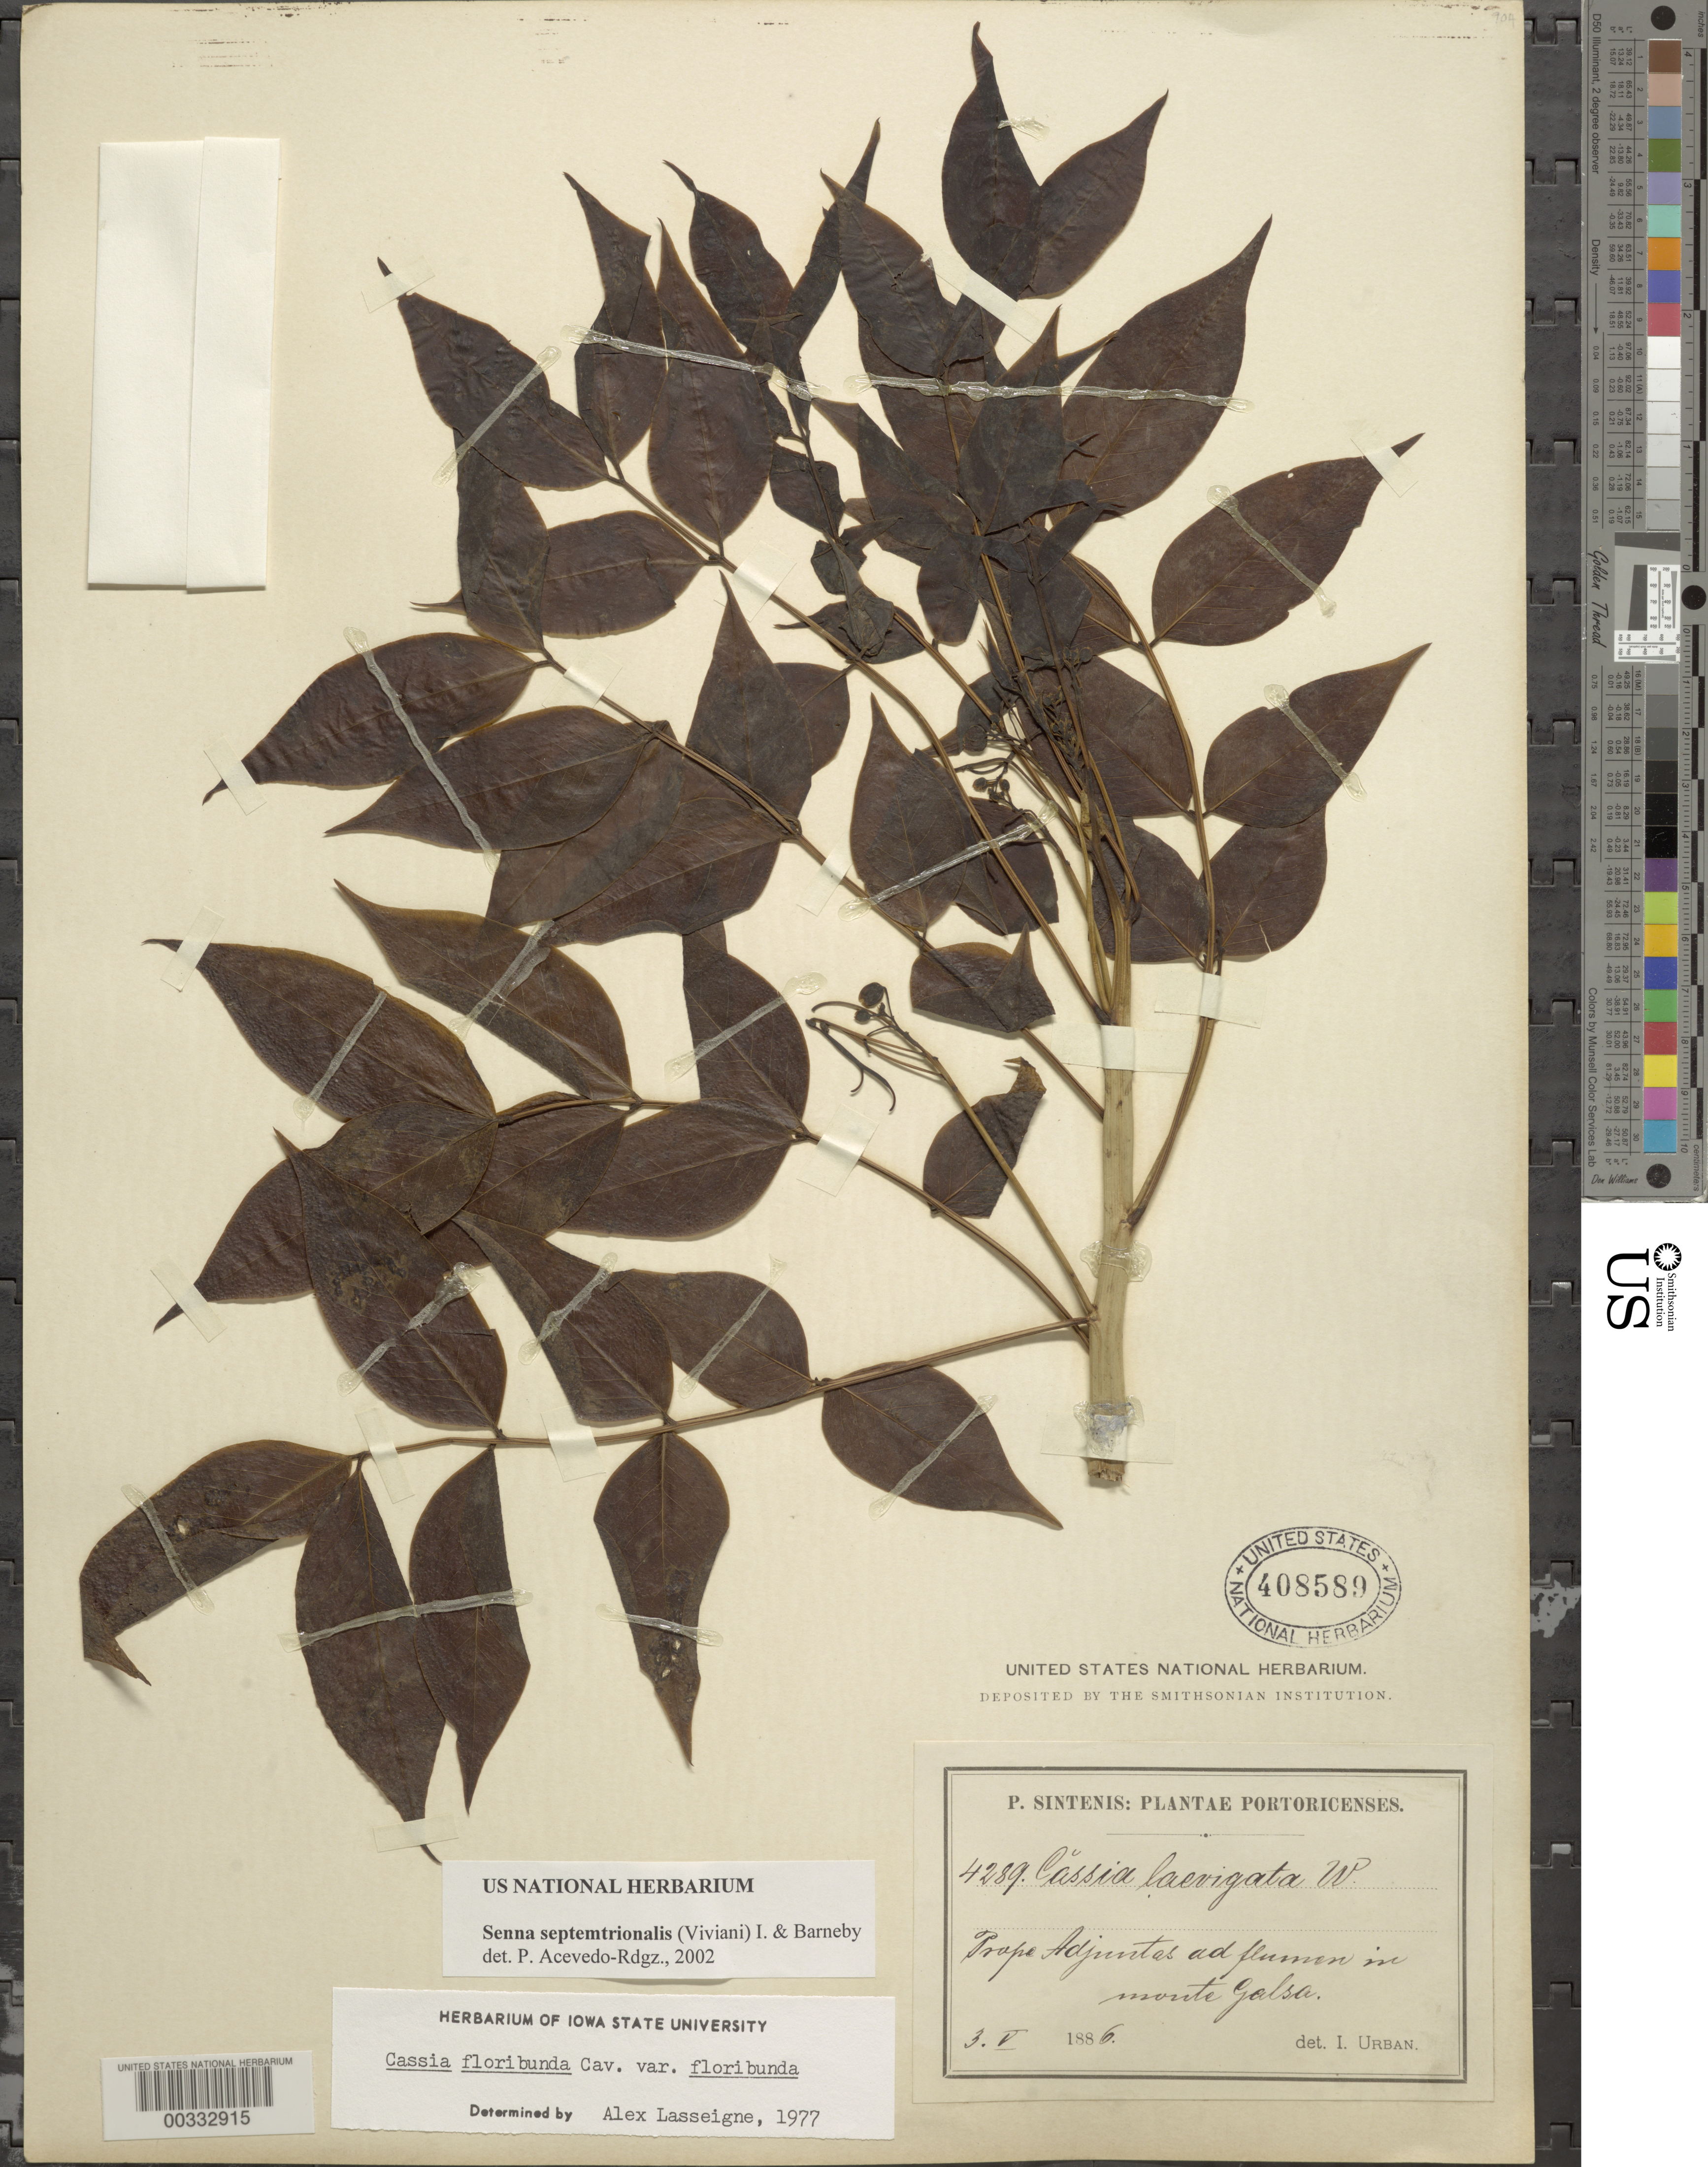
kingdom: Plantae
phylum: Tracheophyta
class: Magnoliopsida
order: Fabales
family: Fabaceae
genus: Senna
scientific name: Senna septemtrionalis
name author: (Viv.) H.S. Irwin & Barneby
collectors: P. Sintenis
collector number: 4289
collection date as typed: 03 May 1886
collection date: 1886-05-03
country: Puerto Rico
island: Greater Antilles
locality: Near adjuntas to river on galsa hills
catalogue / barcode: US 408589